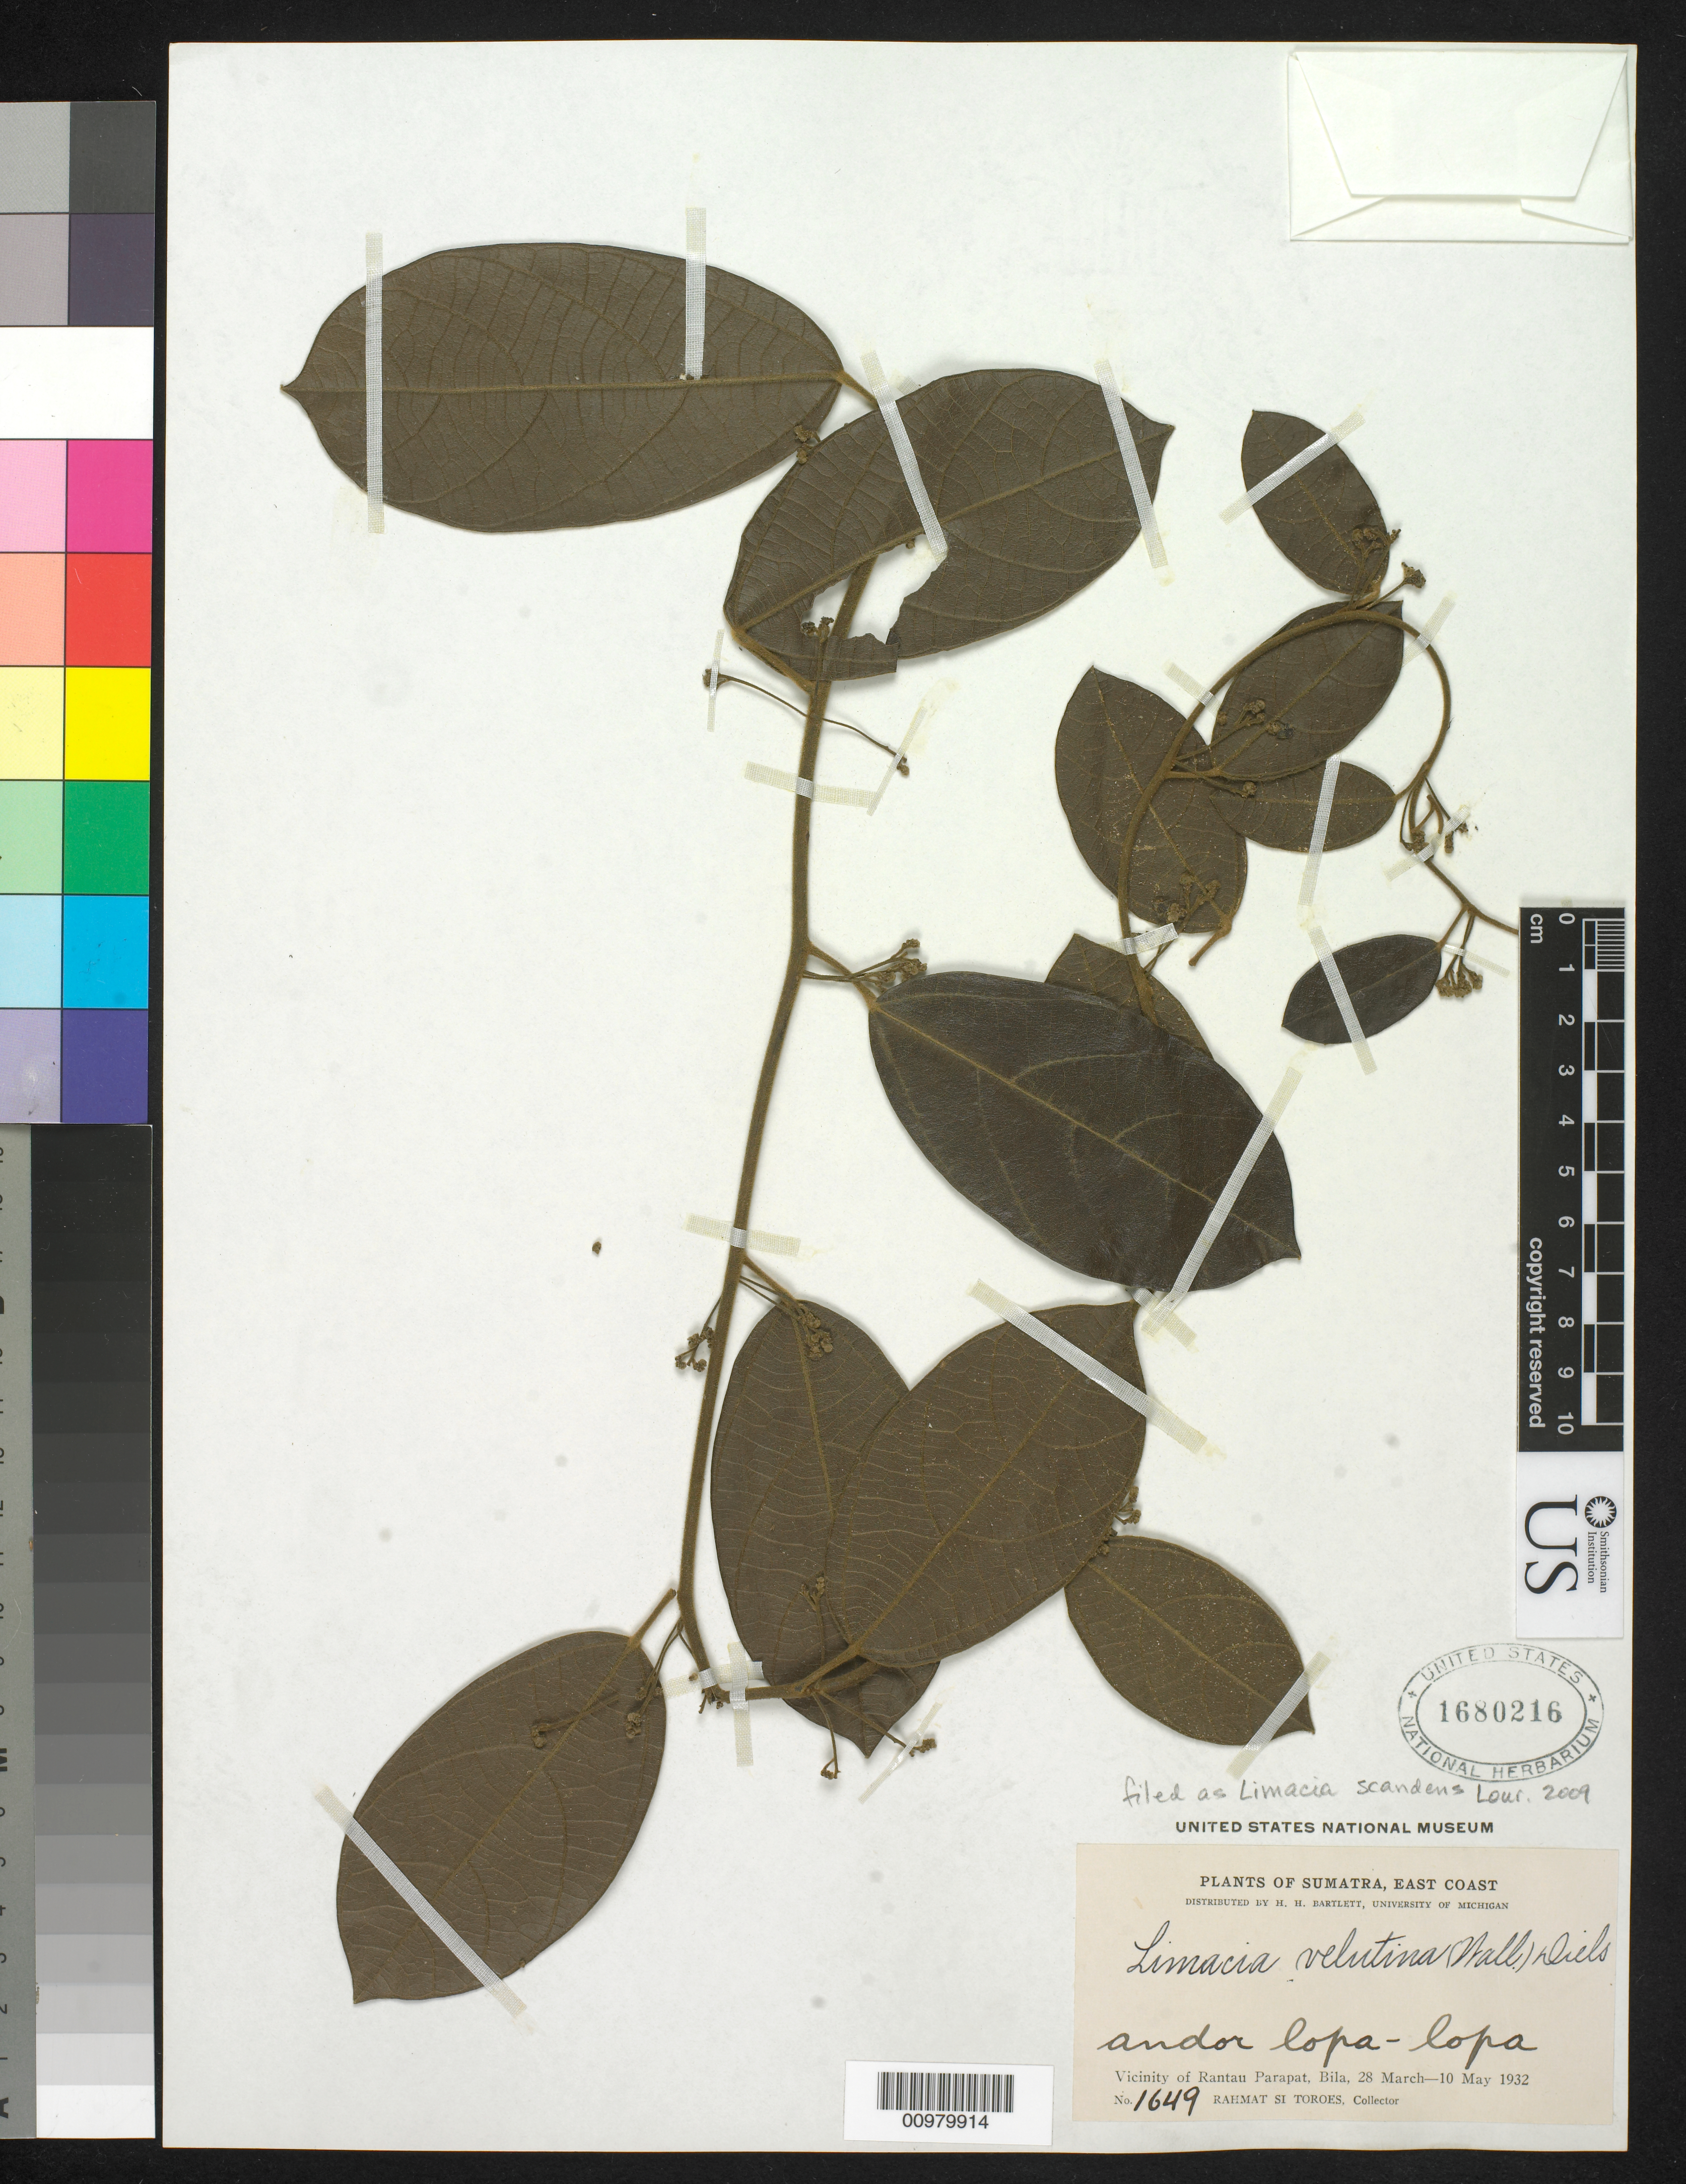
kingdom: Plantae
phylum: Tracheophyta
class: Magnoliopsida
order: Ranunculales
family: Menispermaceae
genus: Limacia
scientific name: Limacia scandens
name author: Lour.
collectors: Rahmat Si Boeea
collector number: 1649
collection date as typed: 28 Mar 1932 to 10 May 1932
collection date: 1932-03-28/1932-05-10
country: Indonesia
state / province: Sumatra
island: Sumatra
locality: Vicinity of Rantau Parapat, Bila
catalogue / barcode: US 1680216